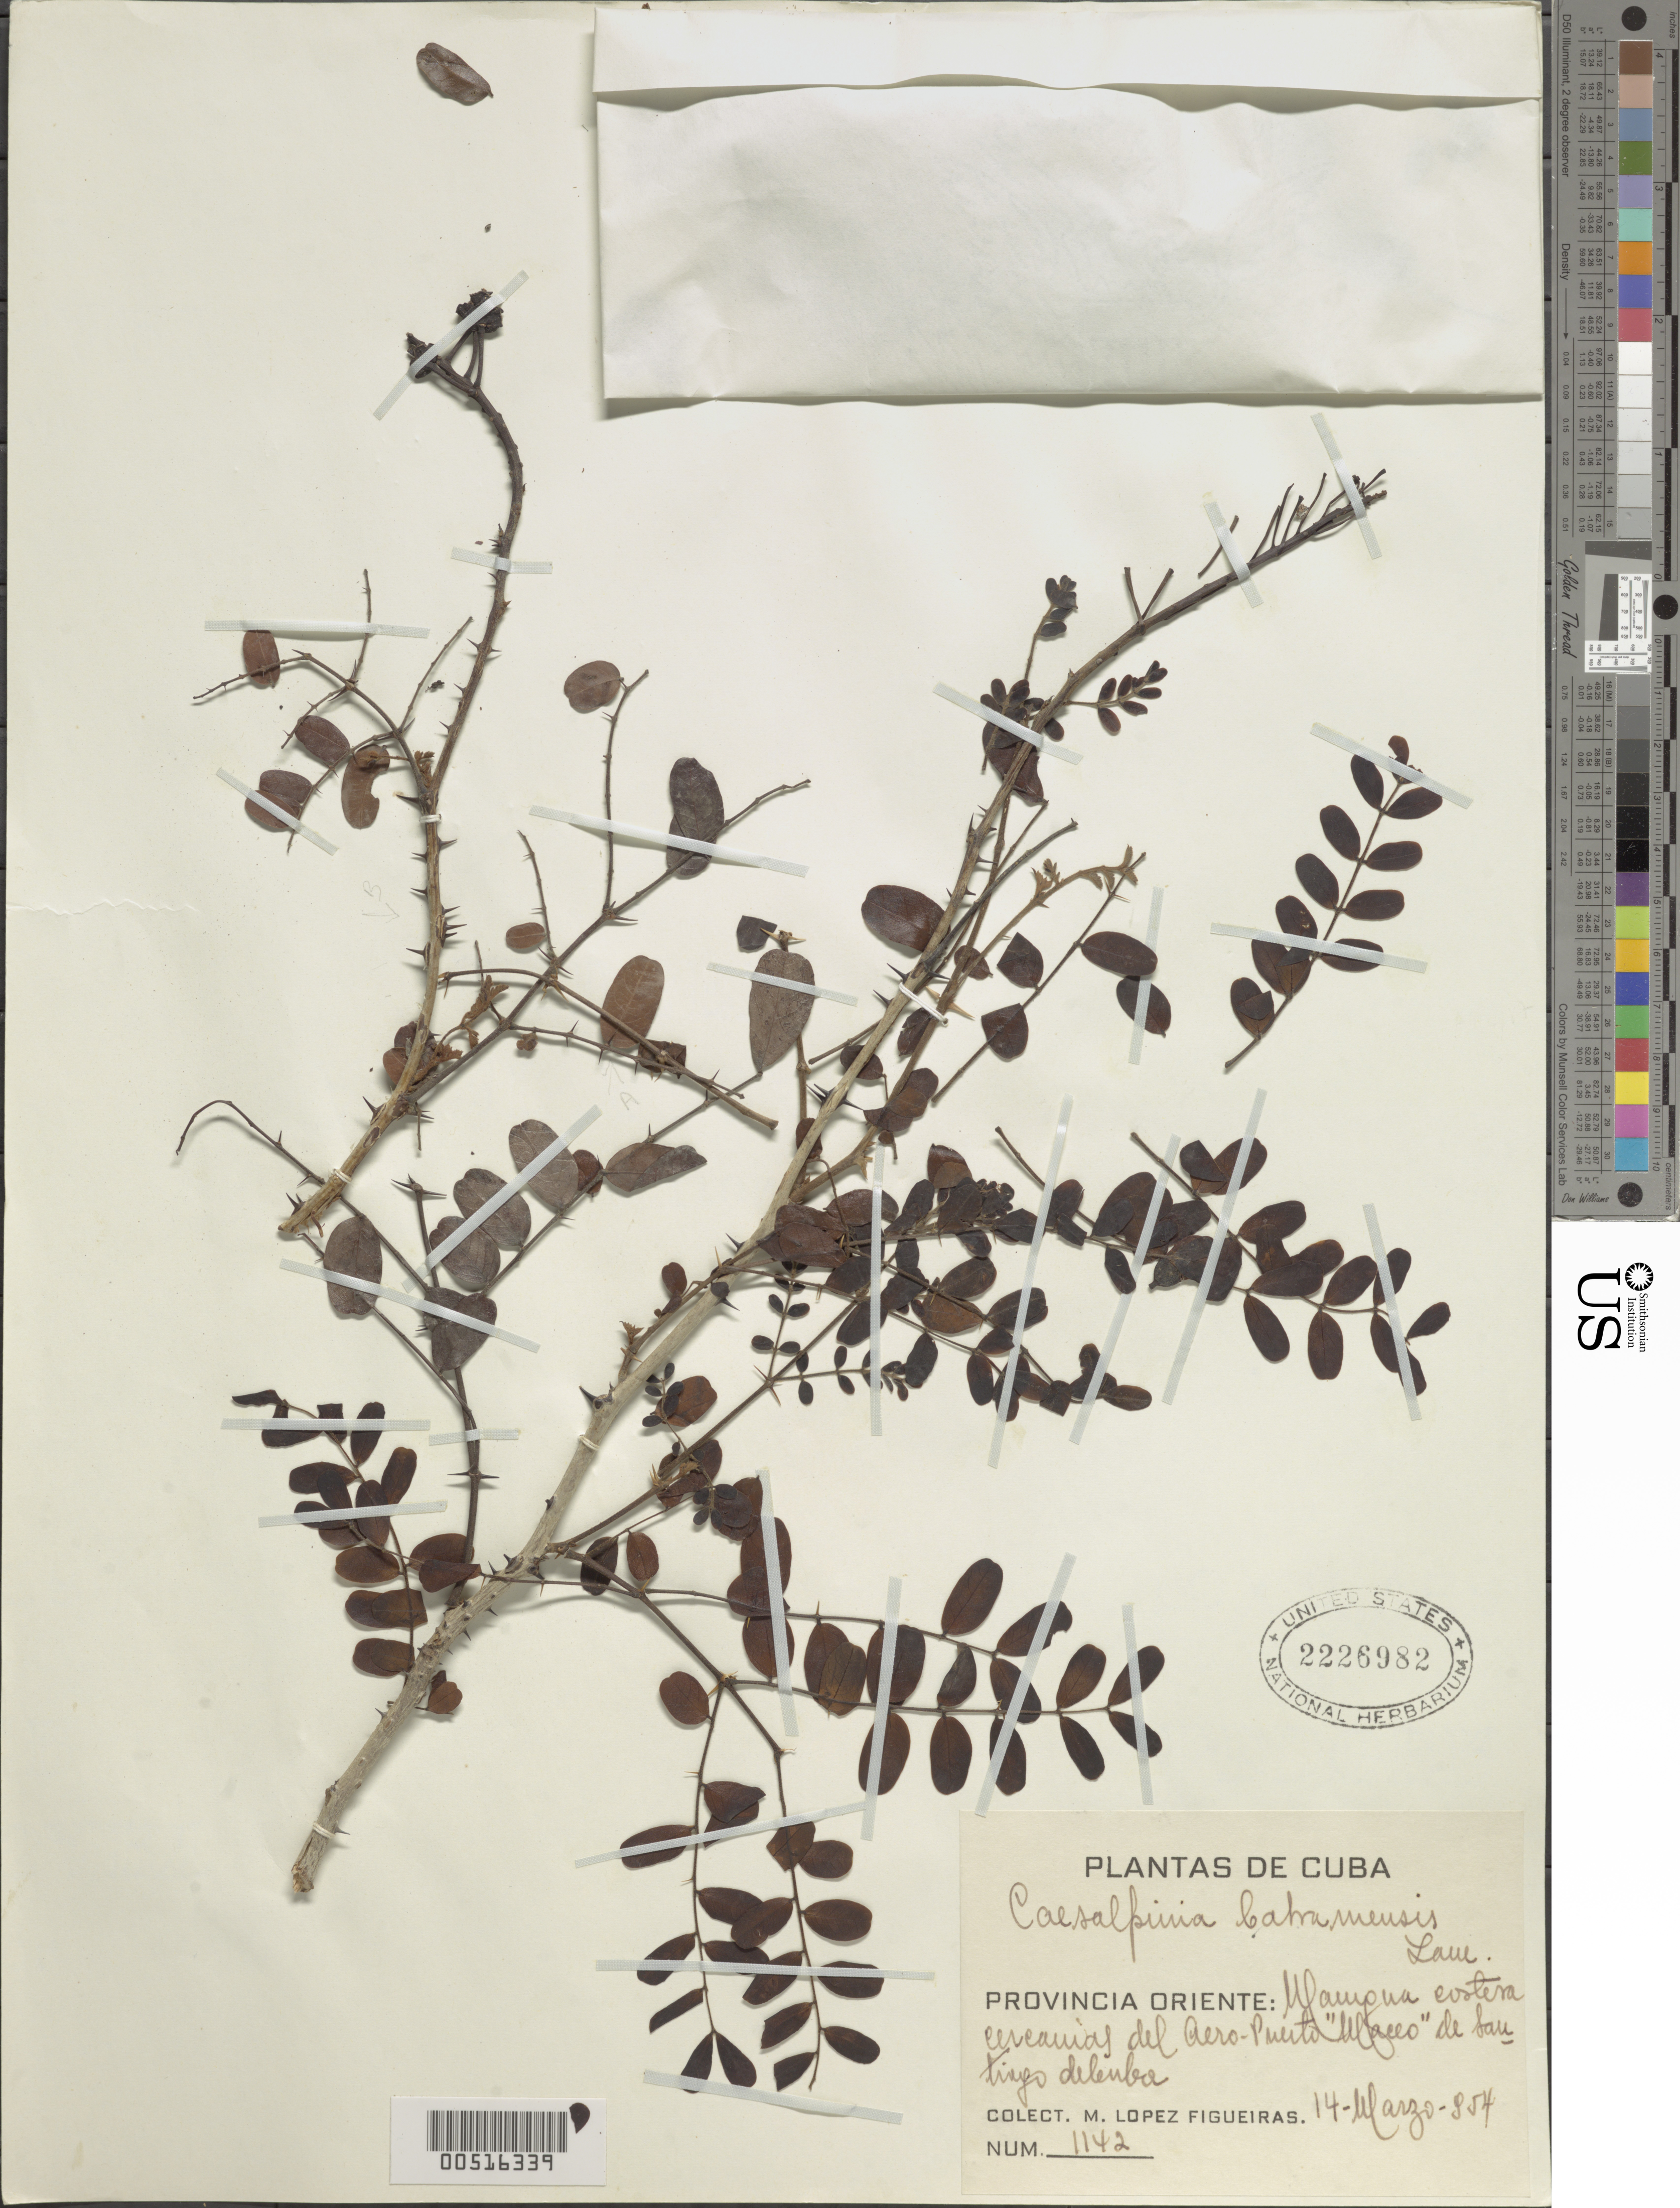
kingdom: Plantae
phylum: Tracheophyta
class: Magnoliopsida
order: Fabales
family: Fabaceae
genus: Caesalpinia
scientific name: Caesalpinia bahamensis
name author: Lam.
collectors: M. López Figueiras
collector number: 1142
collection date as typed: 14 Mar 1954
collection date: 1954-03-14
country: Cuba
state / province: Oriente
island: Greater Antilles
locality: Aero Puerto Maceo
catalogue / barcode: US 2226982